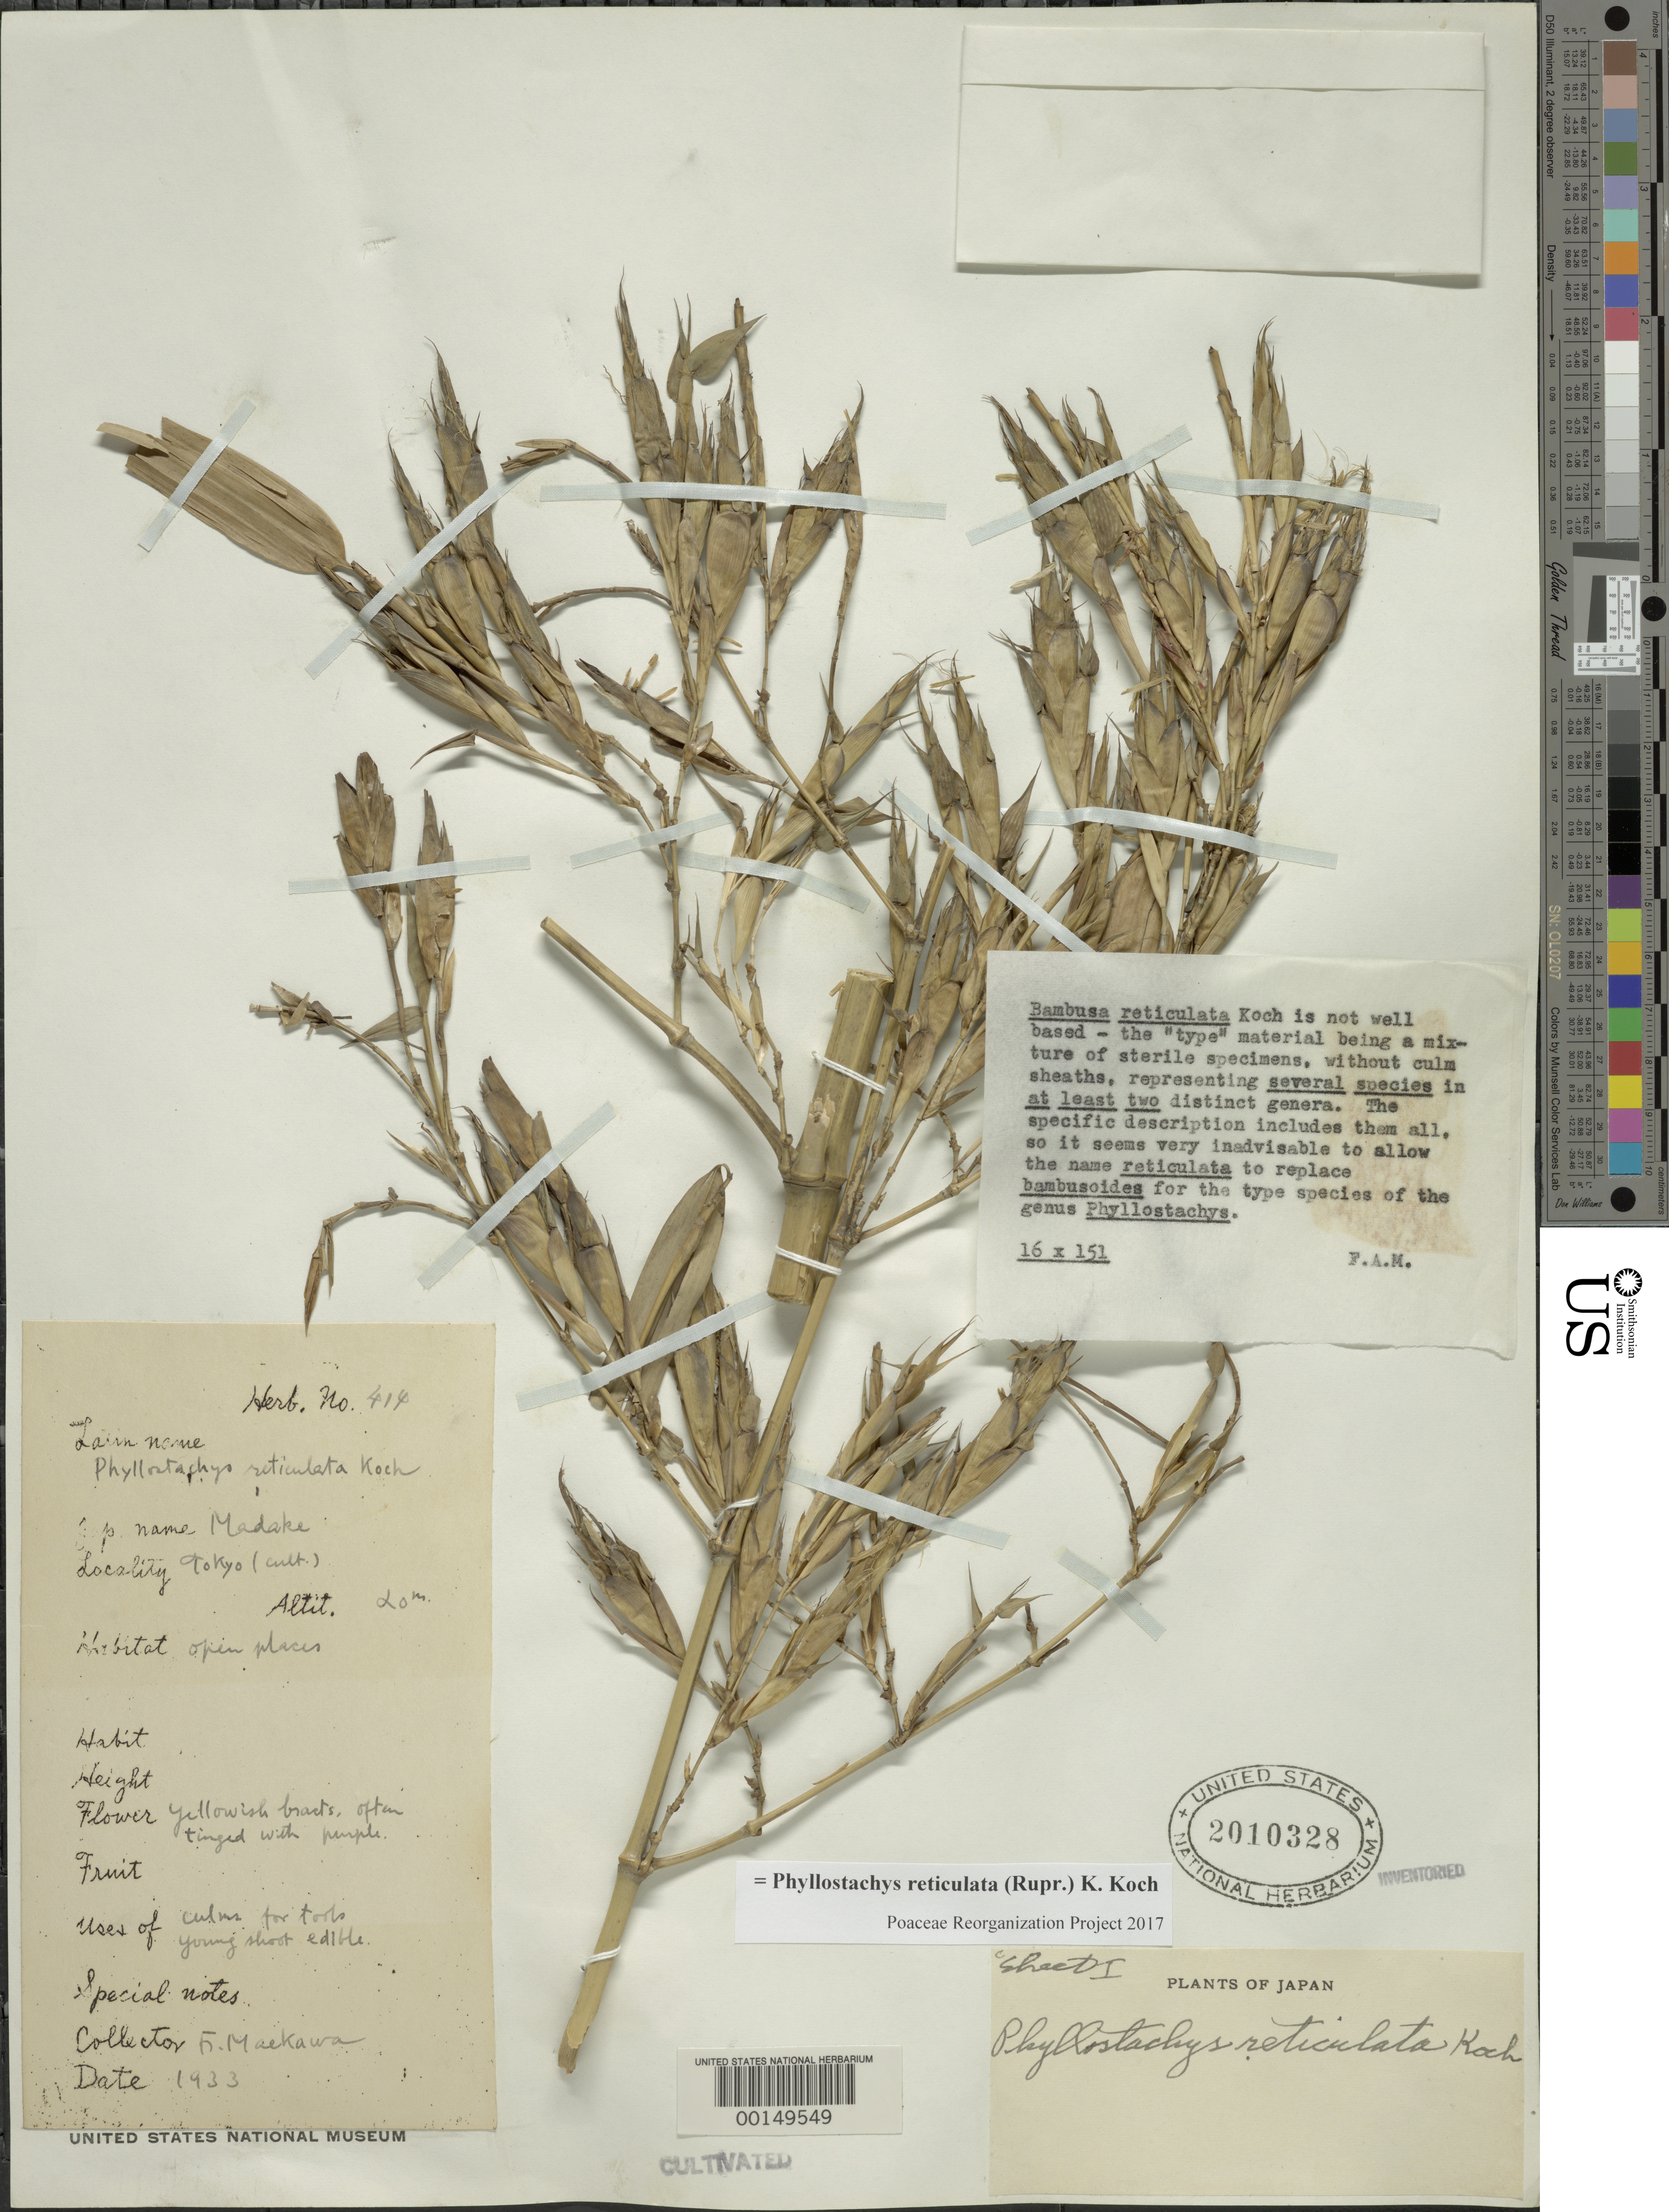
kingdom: Plantae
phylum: Tracheophyta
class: Liliopsida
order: Poales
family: Poaceae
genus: Phyllostachys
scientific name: Phyllostachys bambusoides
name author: Siebold & Zucc.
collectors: F. Maekawa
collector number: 414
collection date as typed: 1933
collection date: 1933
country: Japan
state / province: Tokyo, Federal City of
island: Honshu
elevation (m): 20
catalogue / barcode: US 2010328